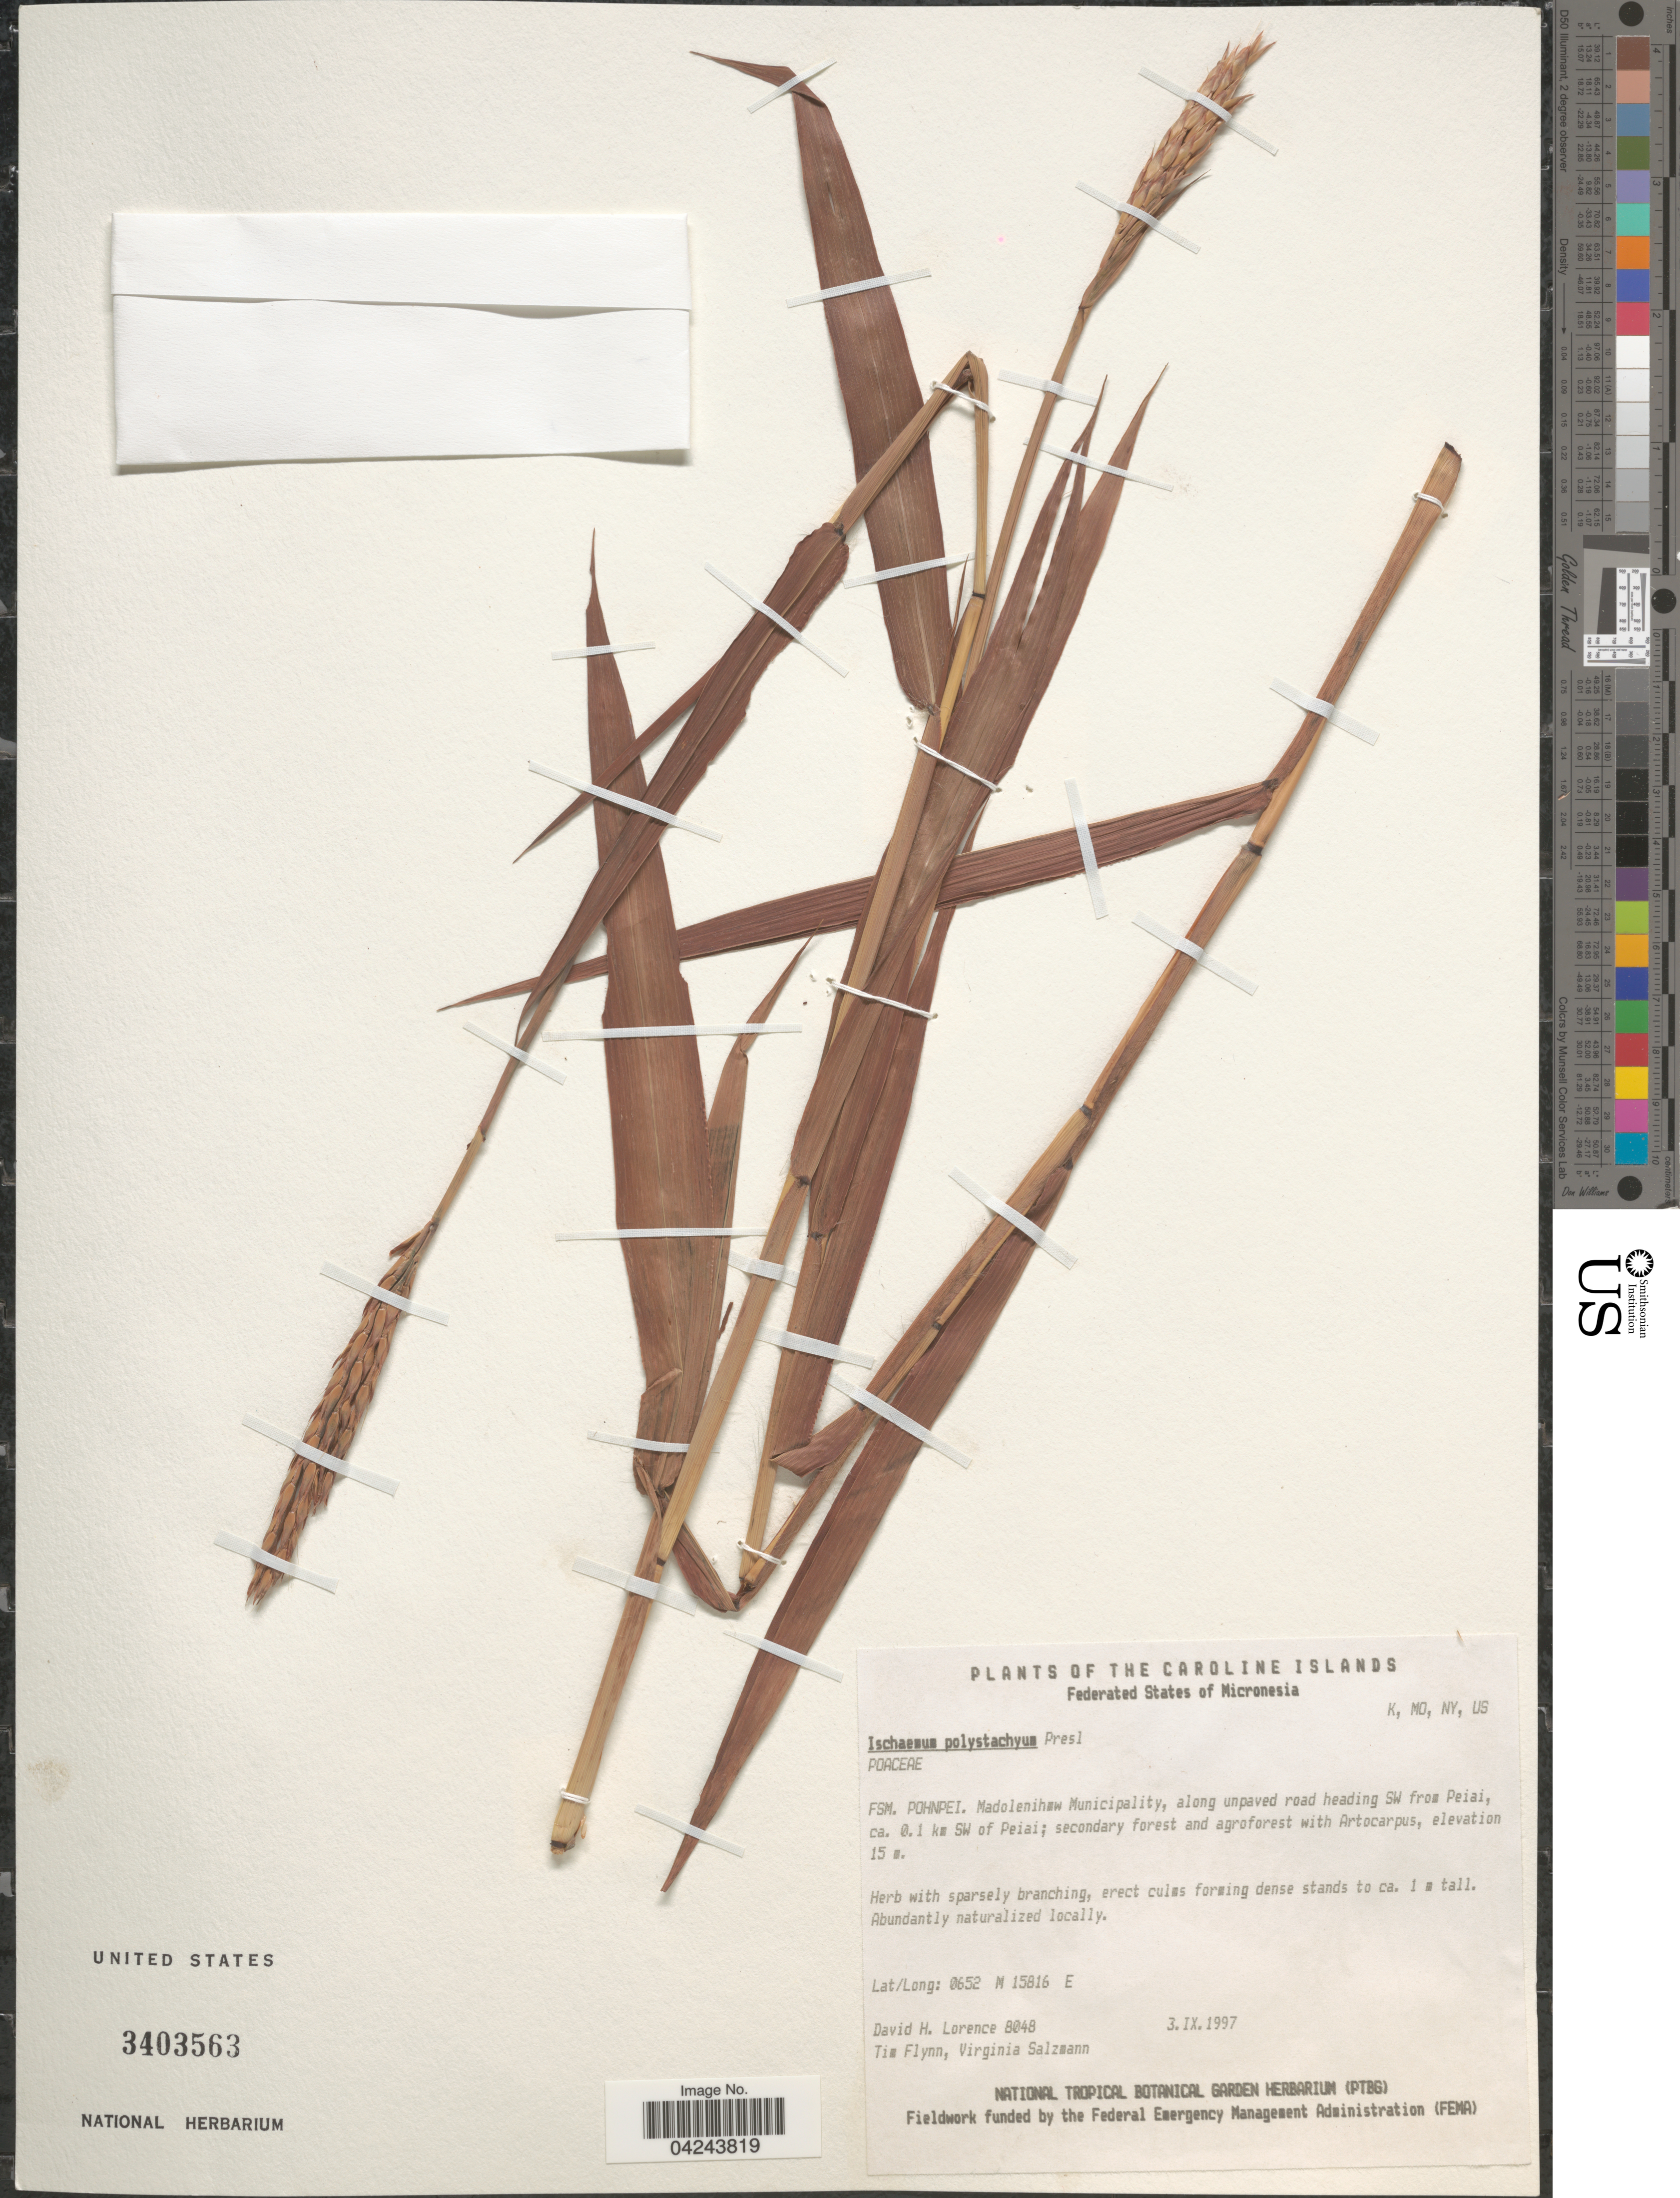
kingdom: Plantae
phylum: Tracheophyta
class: Liliopsida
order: Poales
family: Poaceae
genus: Ischaemum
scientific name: Ischaemum polystachyum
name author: J. Presl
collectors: D. Lorence, T. Flynn & V. Salzmann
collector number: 8048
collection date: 1997-09-03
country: Micronesia, Federated States of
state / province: Pohnpei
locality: The Caroline Islands. FSM. Pohnpei. Madolenihmw Municipality, along unpaved road heading SW from Peiai, ca. 0.1 km SW of Peiai.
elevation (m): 15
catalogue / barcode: US 3403563